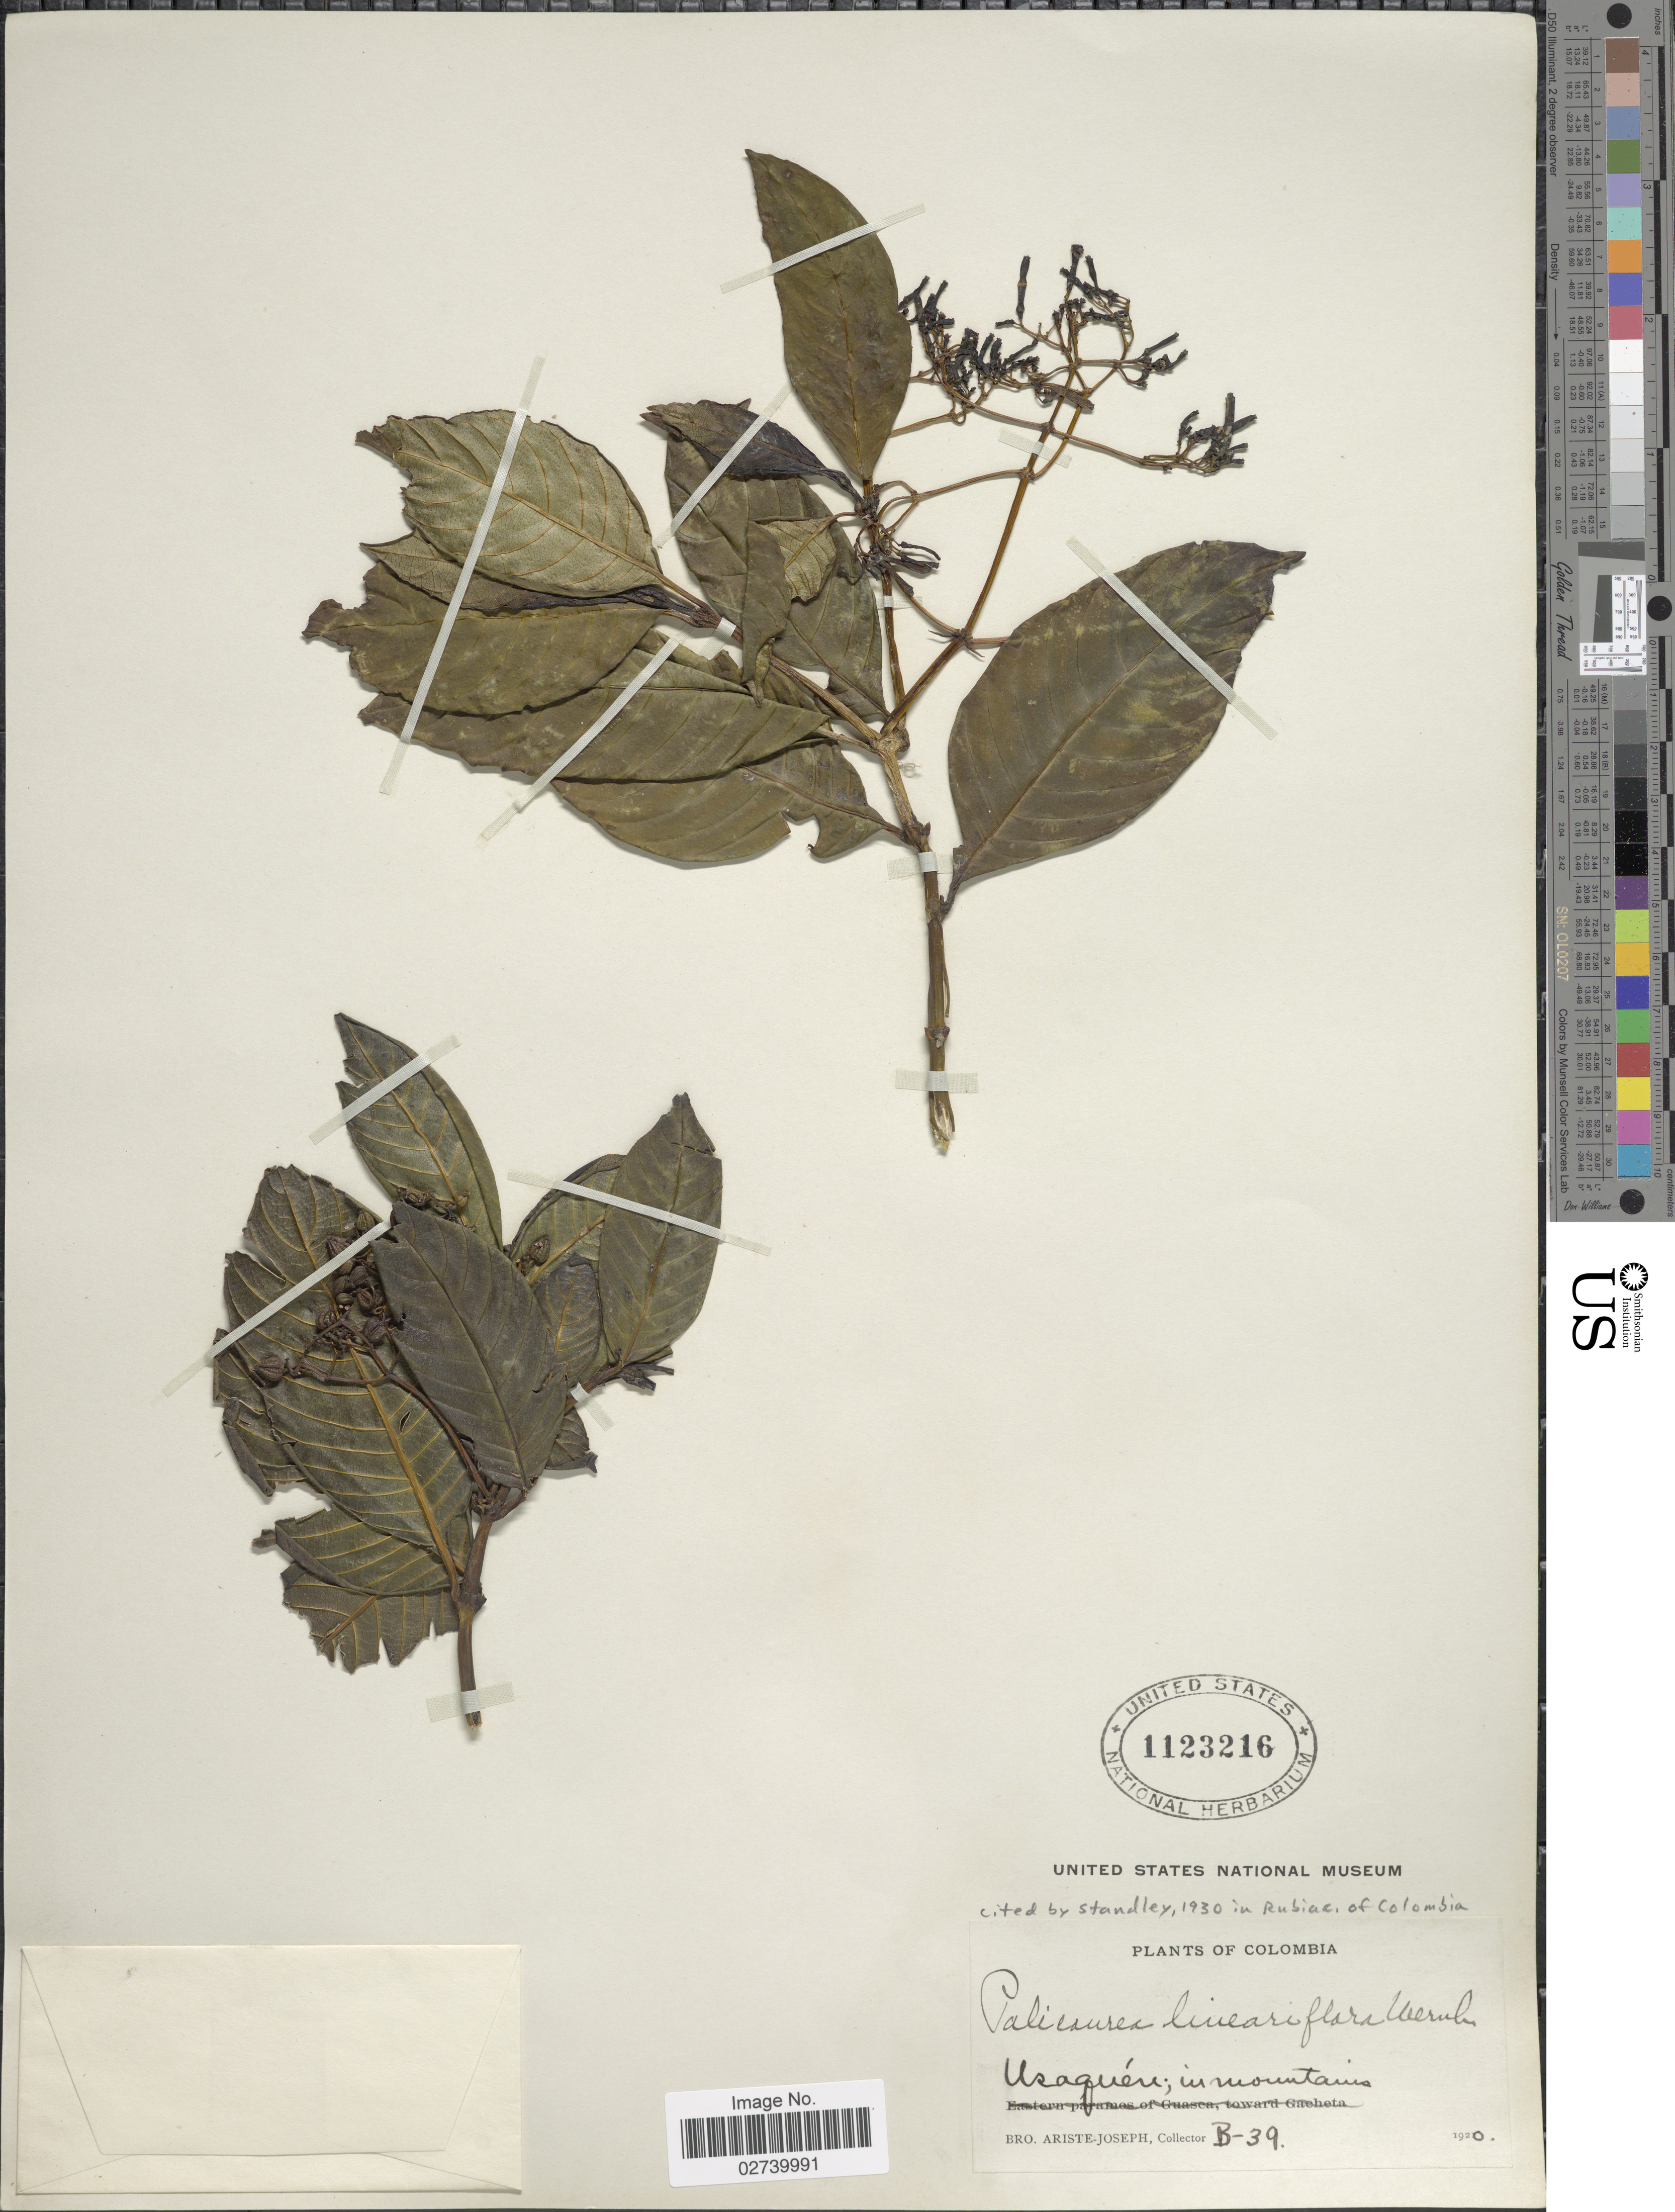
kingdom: Plantae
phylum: Tracheophyta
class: Magnoliopsida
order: Gentianales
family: Rubiaceae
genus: Palicourea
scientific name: Palicourea lineariflora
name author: Wernham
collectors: Bro. Ariste-Joseph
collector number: B-39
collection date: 1920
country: Colombia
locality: Usaquén; in mountains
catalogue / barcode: US 1123216